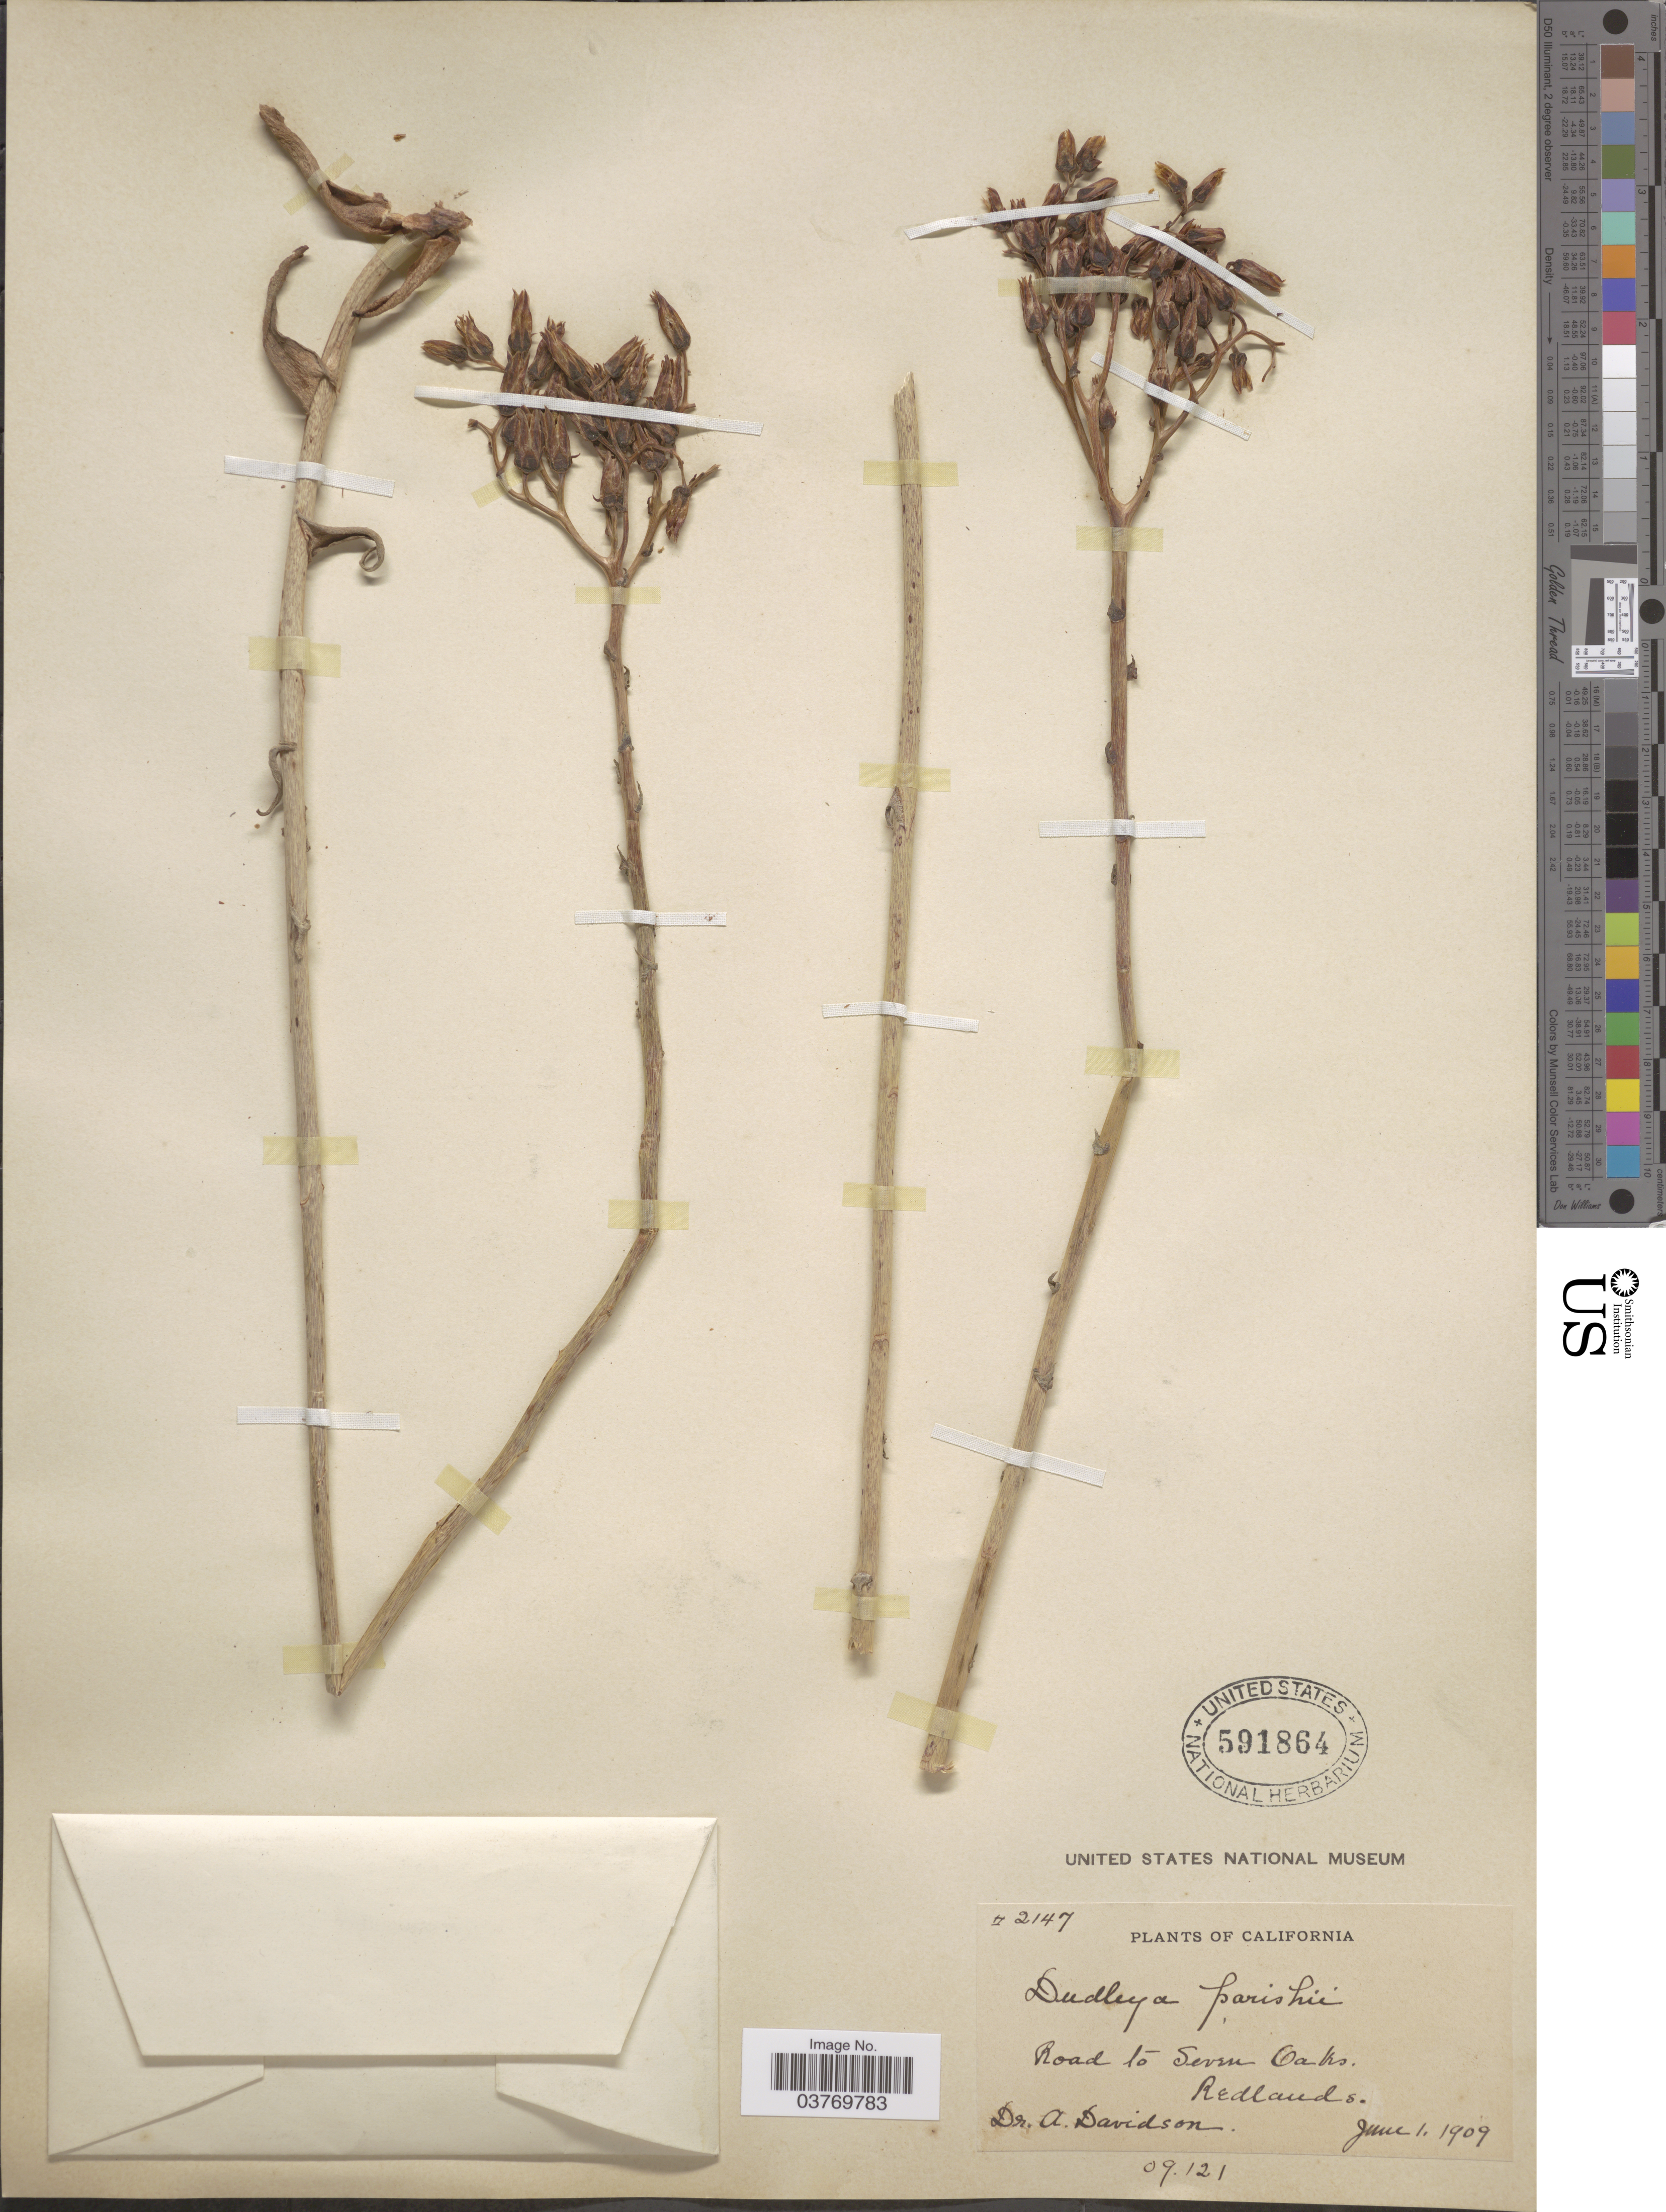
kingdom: Plantae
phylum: Tracheophyta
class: Magnoliopsida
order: Saxifragales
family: Crassulaceae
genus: Dudleya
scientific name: Dudleya parishii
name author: Rose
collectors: A. Davidson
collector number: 2147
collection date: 1909-06-01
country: United States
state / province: California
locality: Road to Seven Oaks. Redlands.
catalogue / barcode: US 591864